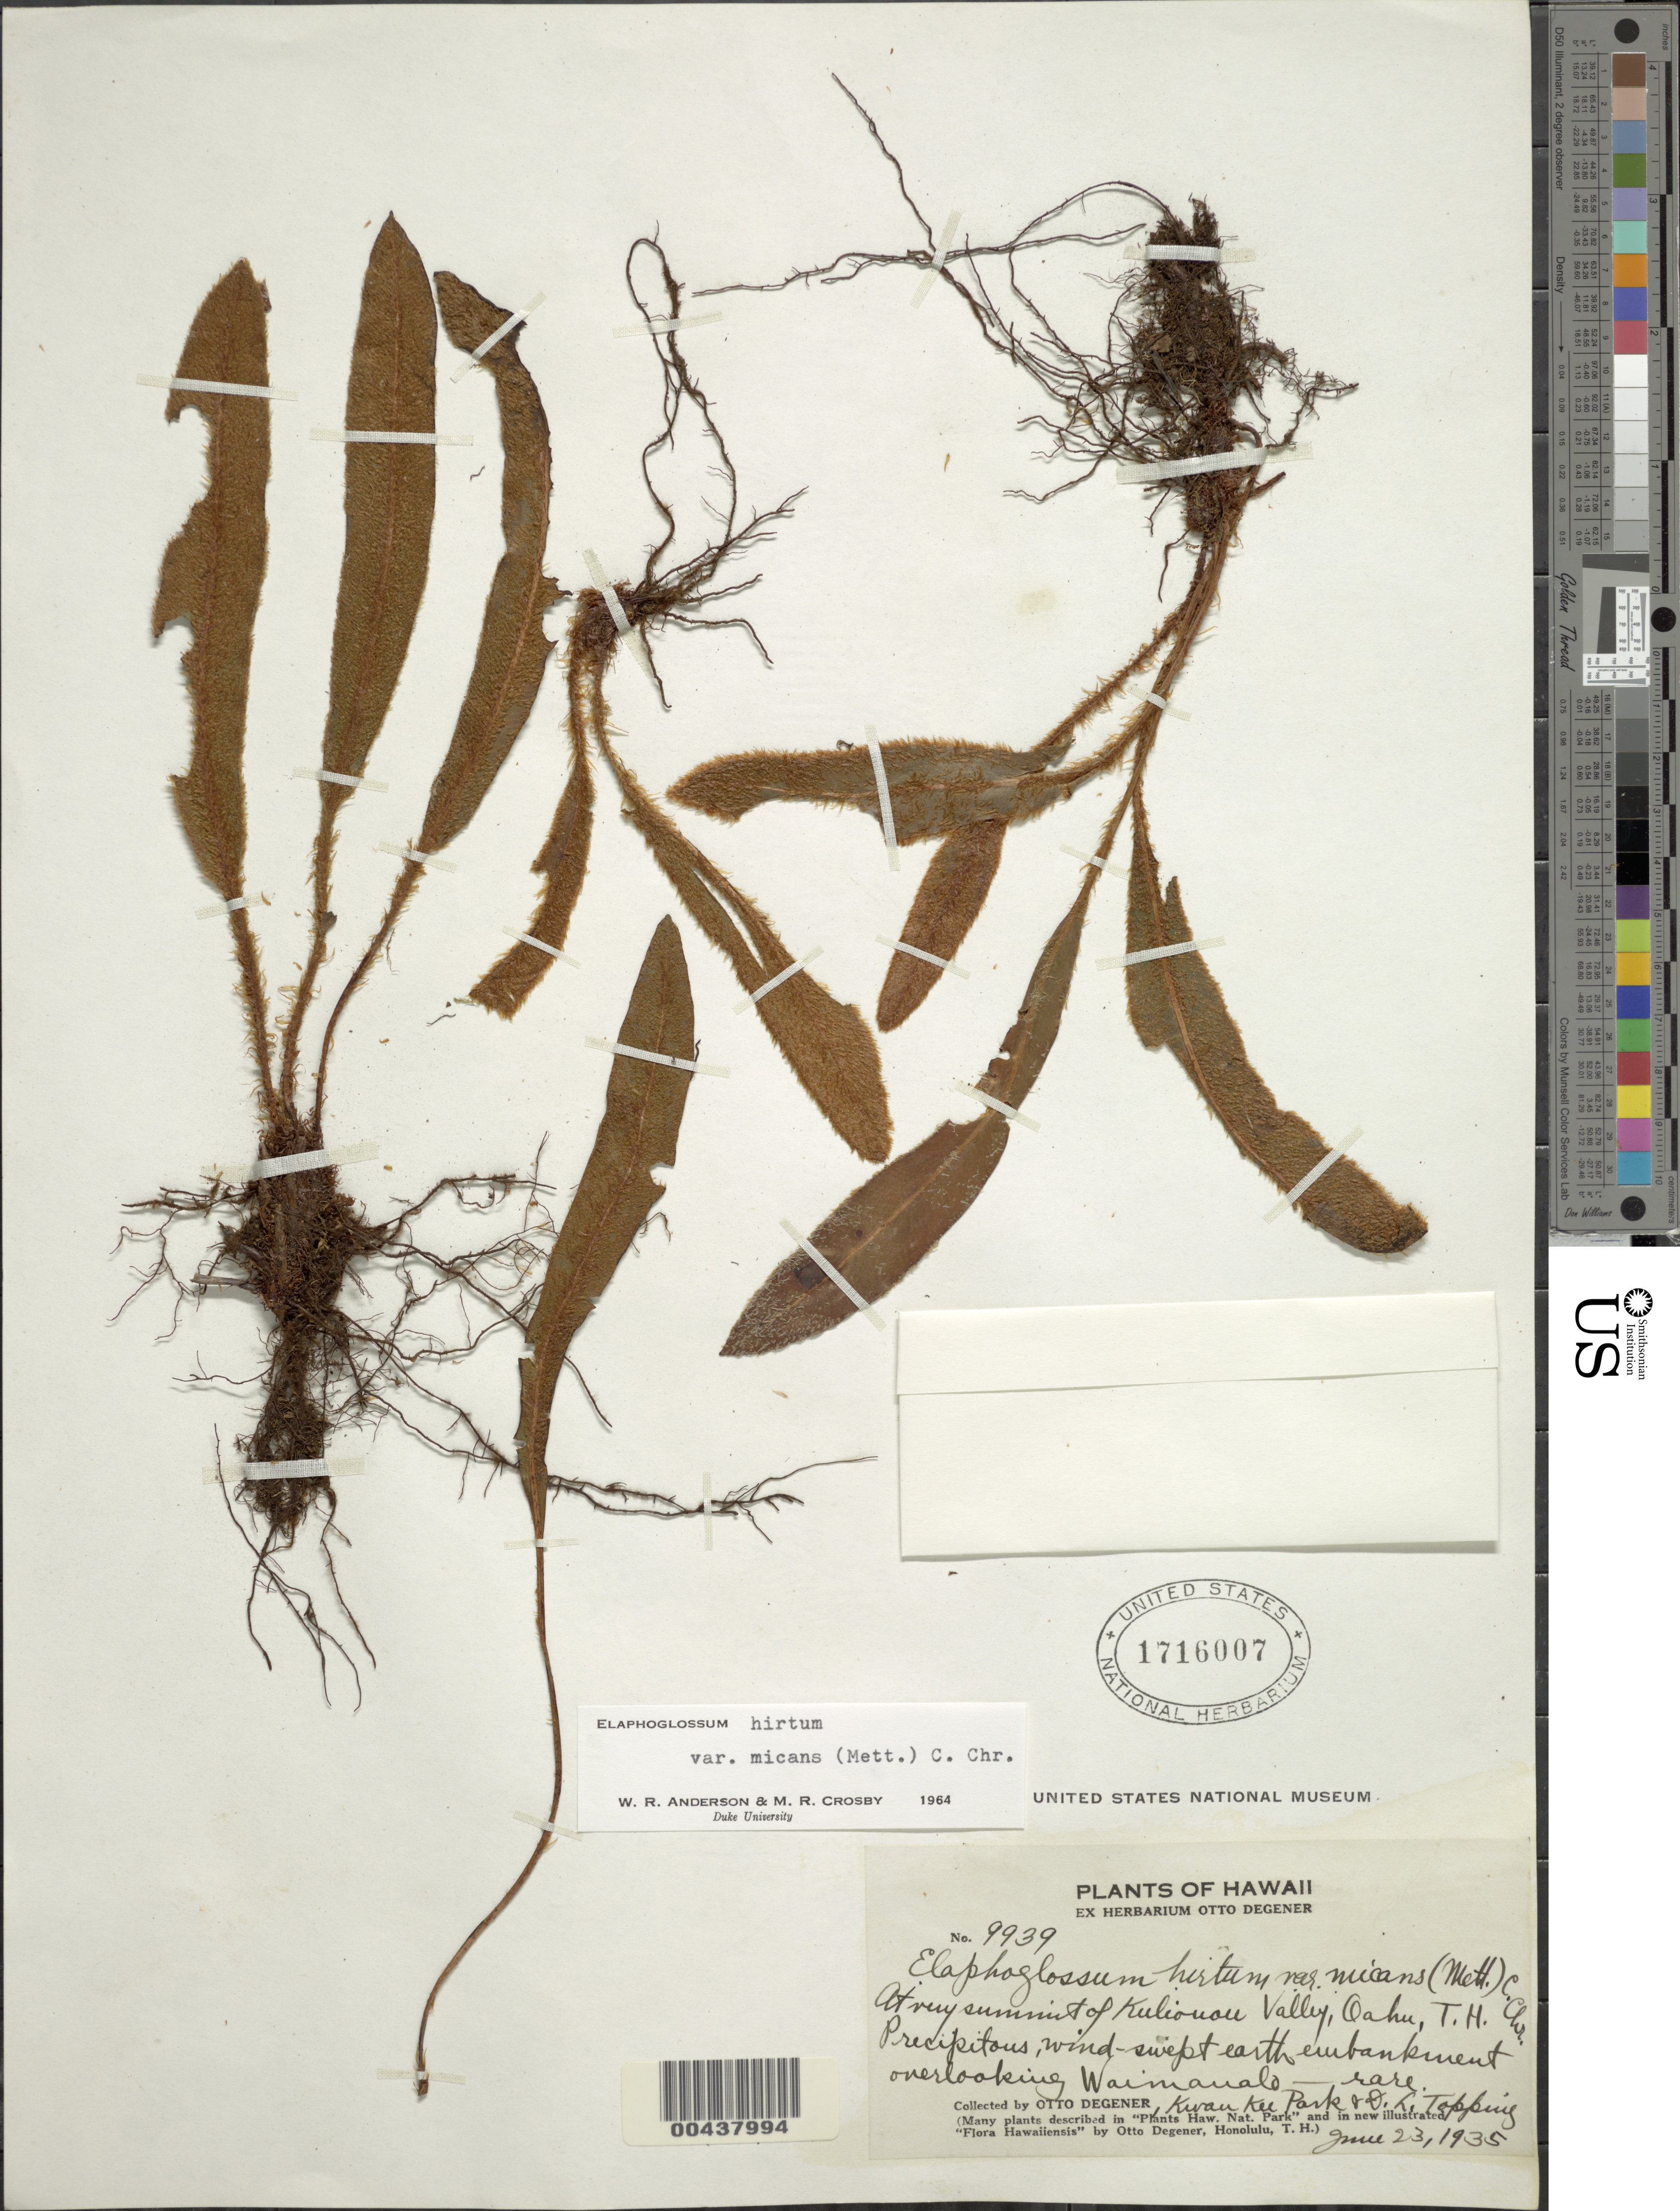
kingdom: Plantae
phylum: Tracheophyta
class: Polypodiopsida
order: Polypodiales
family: Dryopteridaceae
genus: Elaphoglossum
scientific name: Elaphoglossum hirtum var. micans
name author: C. Chr.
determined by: Anderson, W. R.; Crosby, M.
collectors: O. Degener, K. Park & D. L. Topping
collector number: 9939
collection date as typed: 23 Jun 1935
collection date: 1935-06-23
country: United States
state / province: Hawaii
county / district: Honolulu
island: Oahu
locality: At very summit of Kuliouau Valley, embankment overlooking Waimanalo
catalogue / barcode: US 1716007